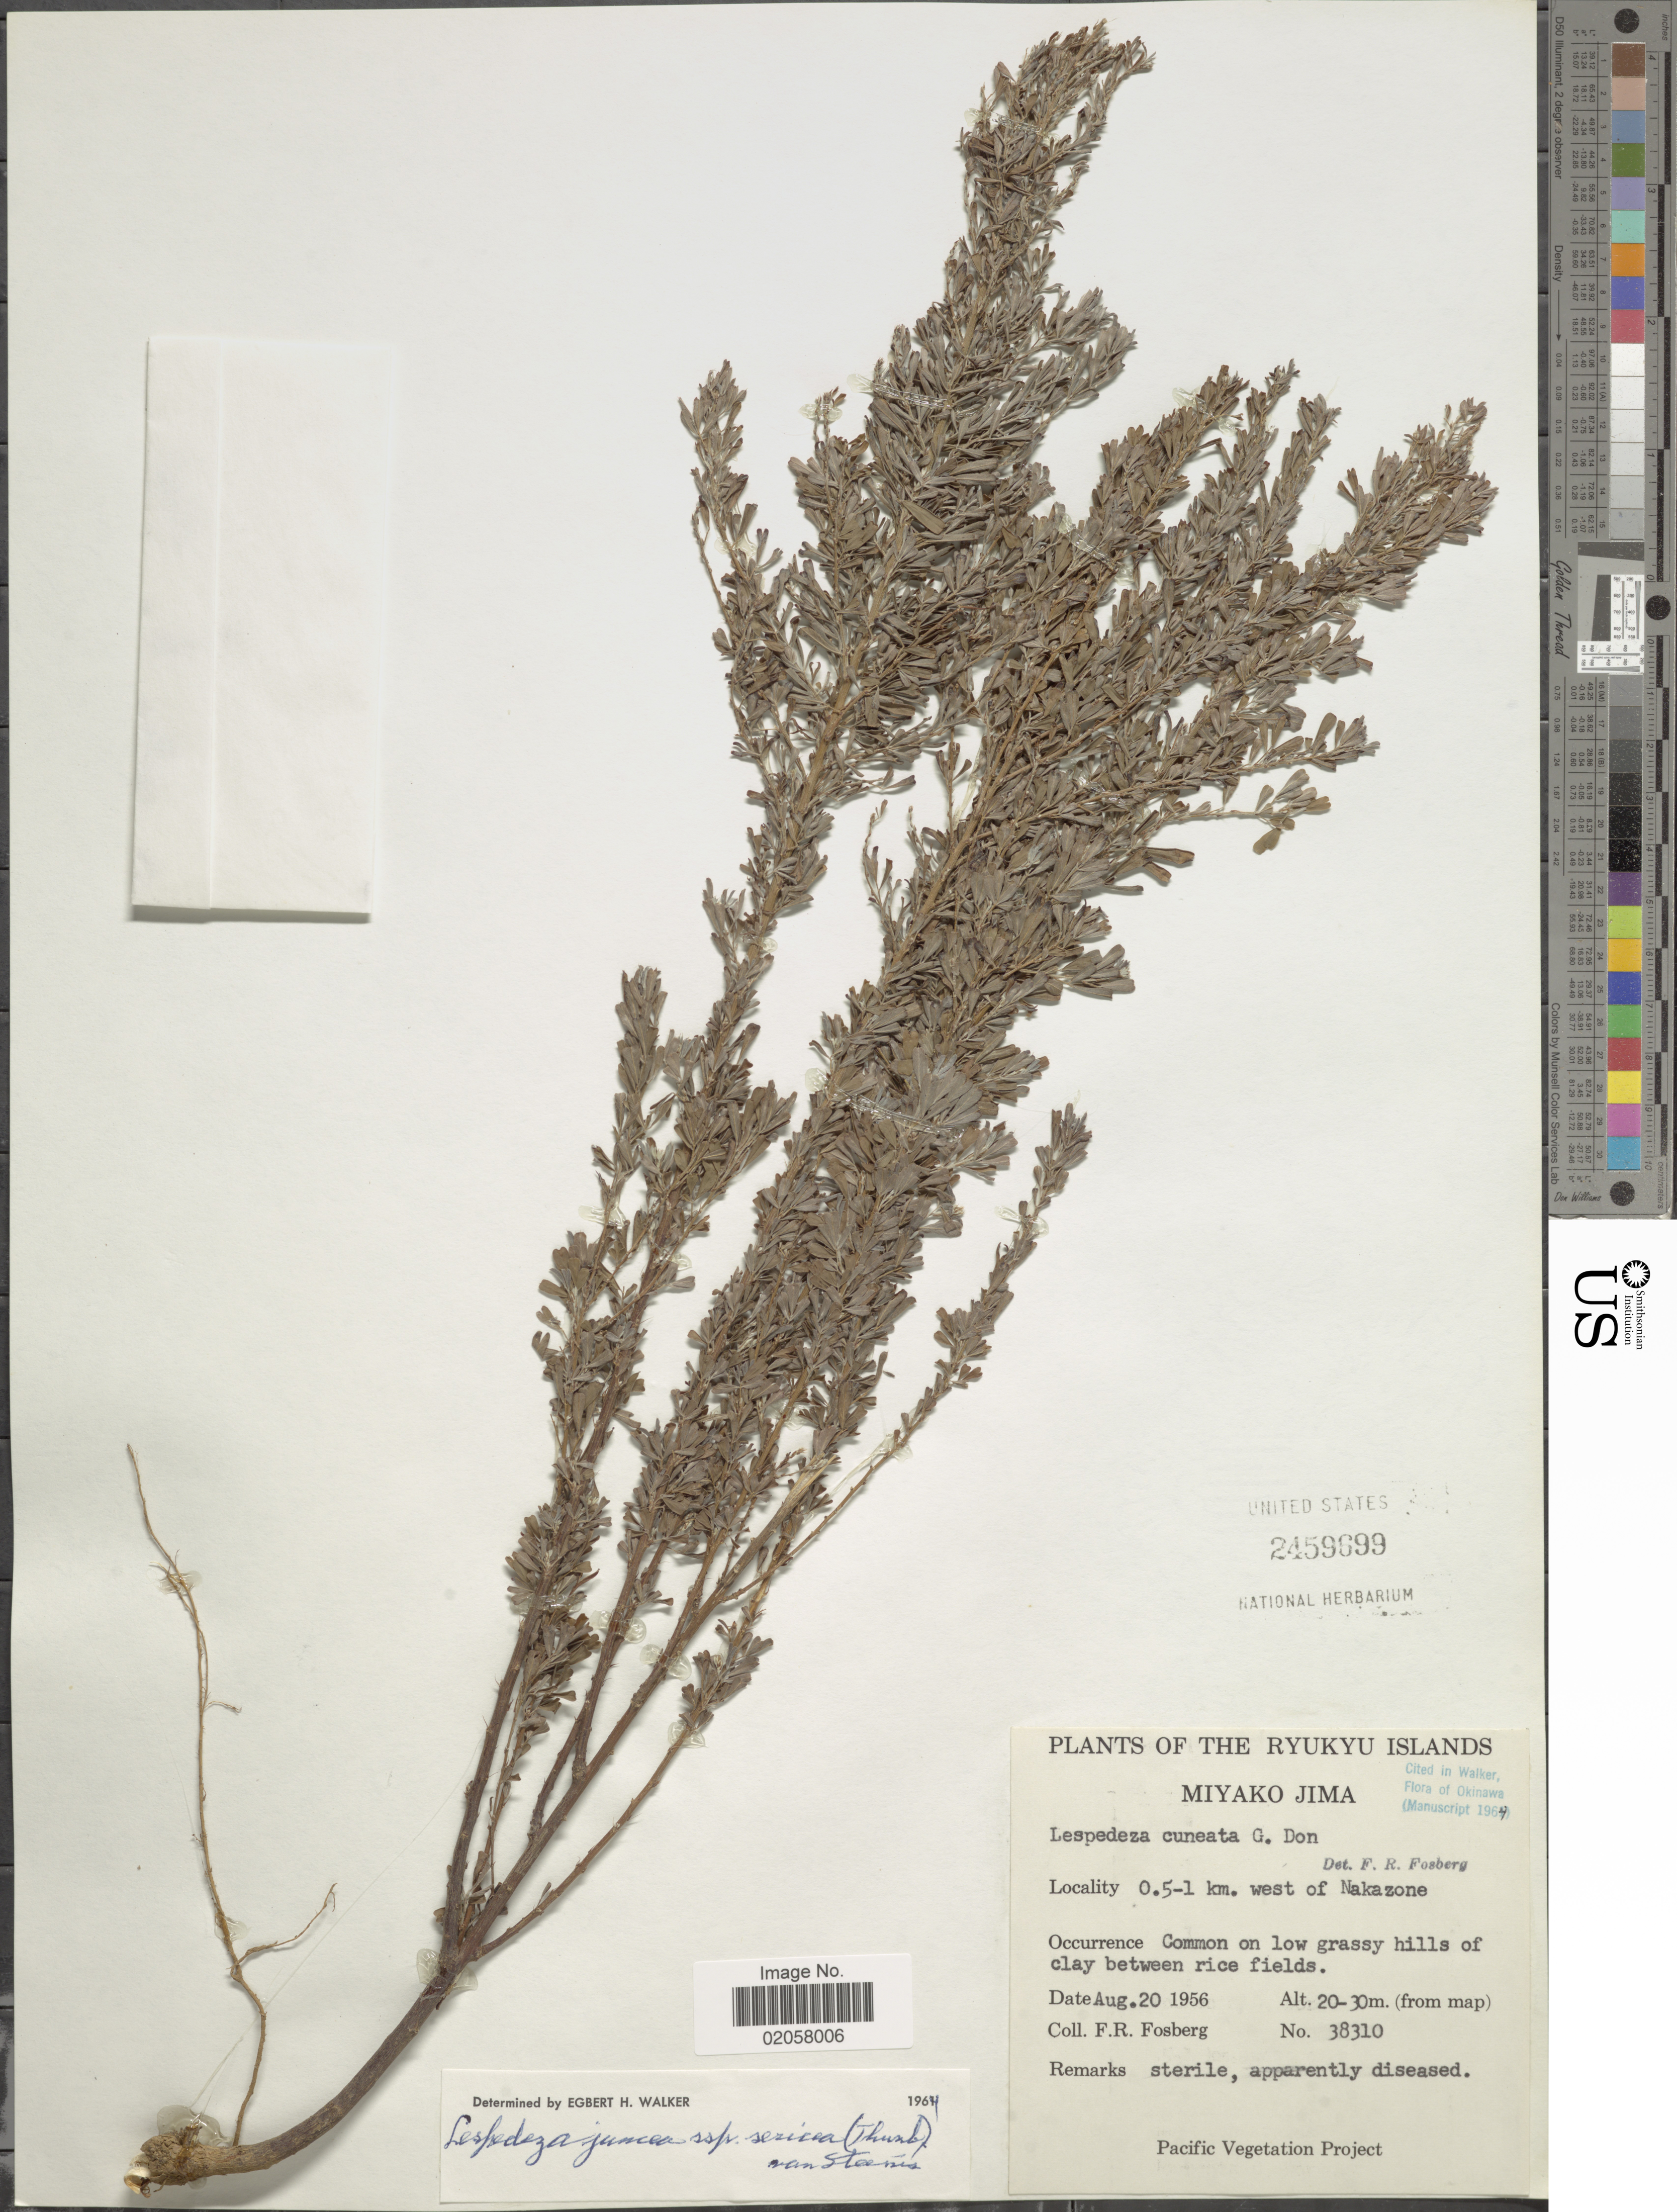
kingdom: Plantae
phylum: Tracheophyta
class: Magnoliopsida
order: Fabales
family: Fabaceae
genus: Lespedeza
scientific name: Lespedeza cuneata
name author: (Dum. Cours.) G. Don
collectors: F. R. Fosberg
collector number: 38310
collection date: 1956-08-20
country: Japan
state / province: Okinawa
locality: Ryukyu Islands, Miyako Jima, 0.5-1 km. west of Nakazone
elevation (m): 20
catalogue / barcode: US 2459699